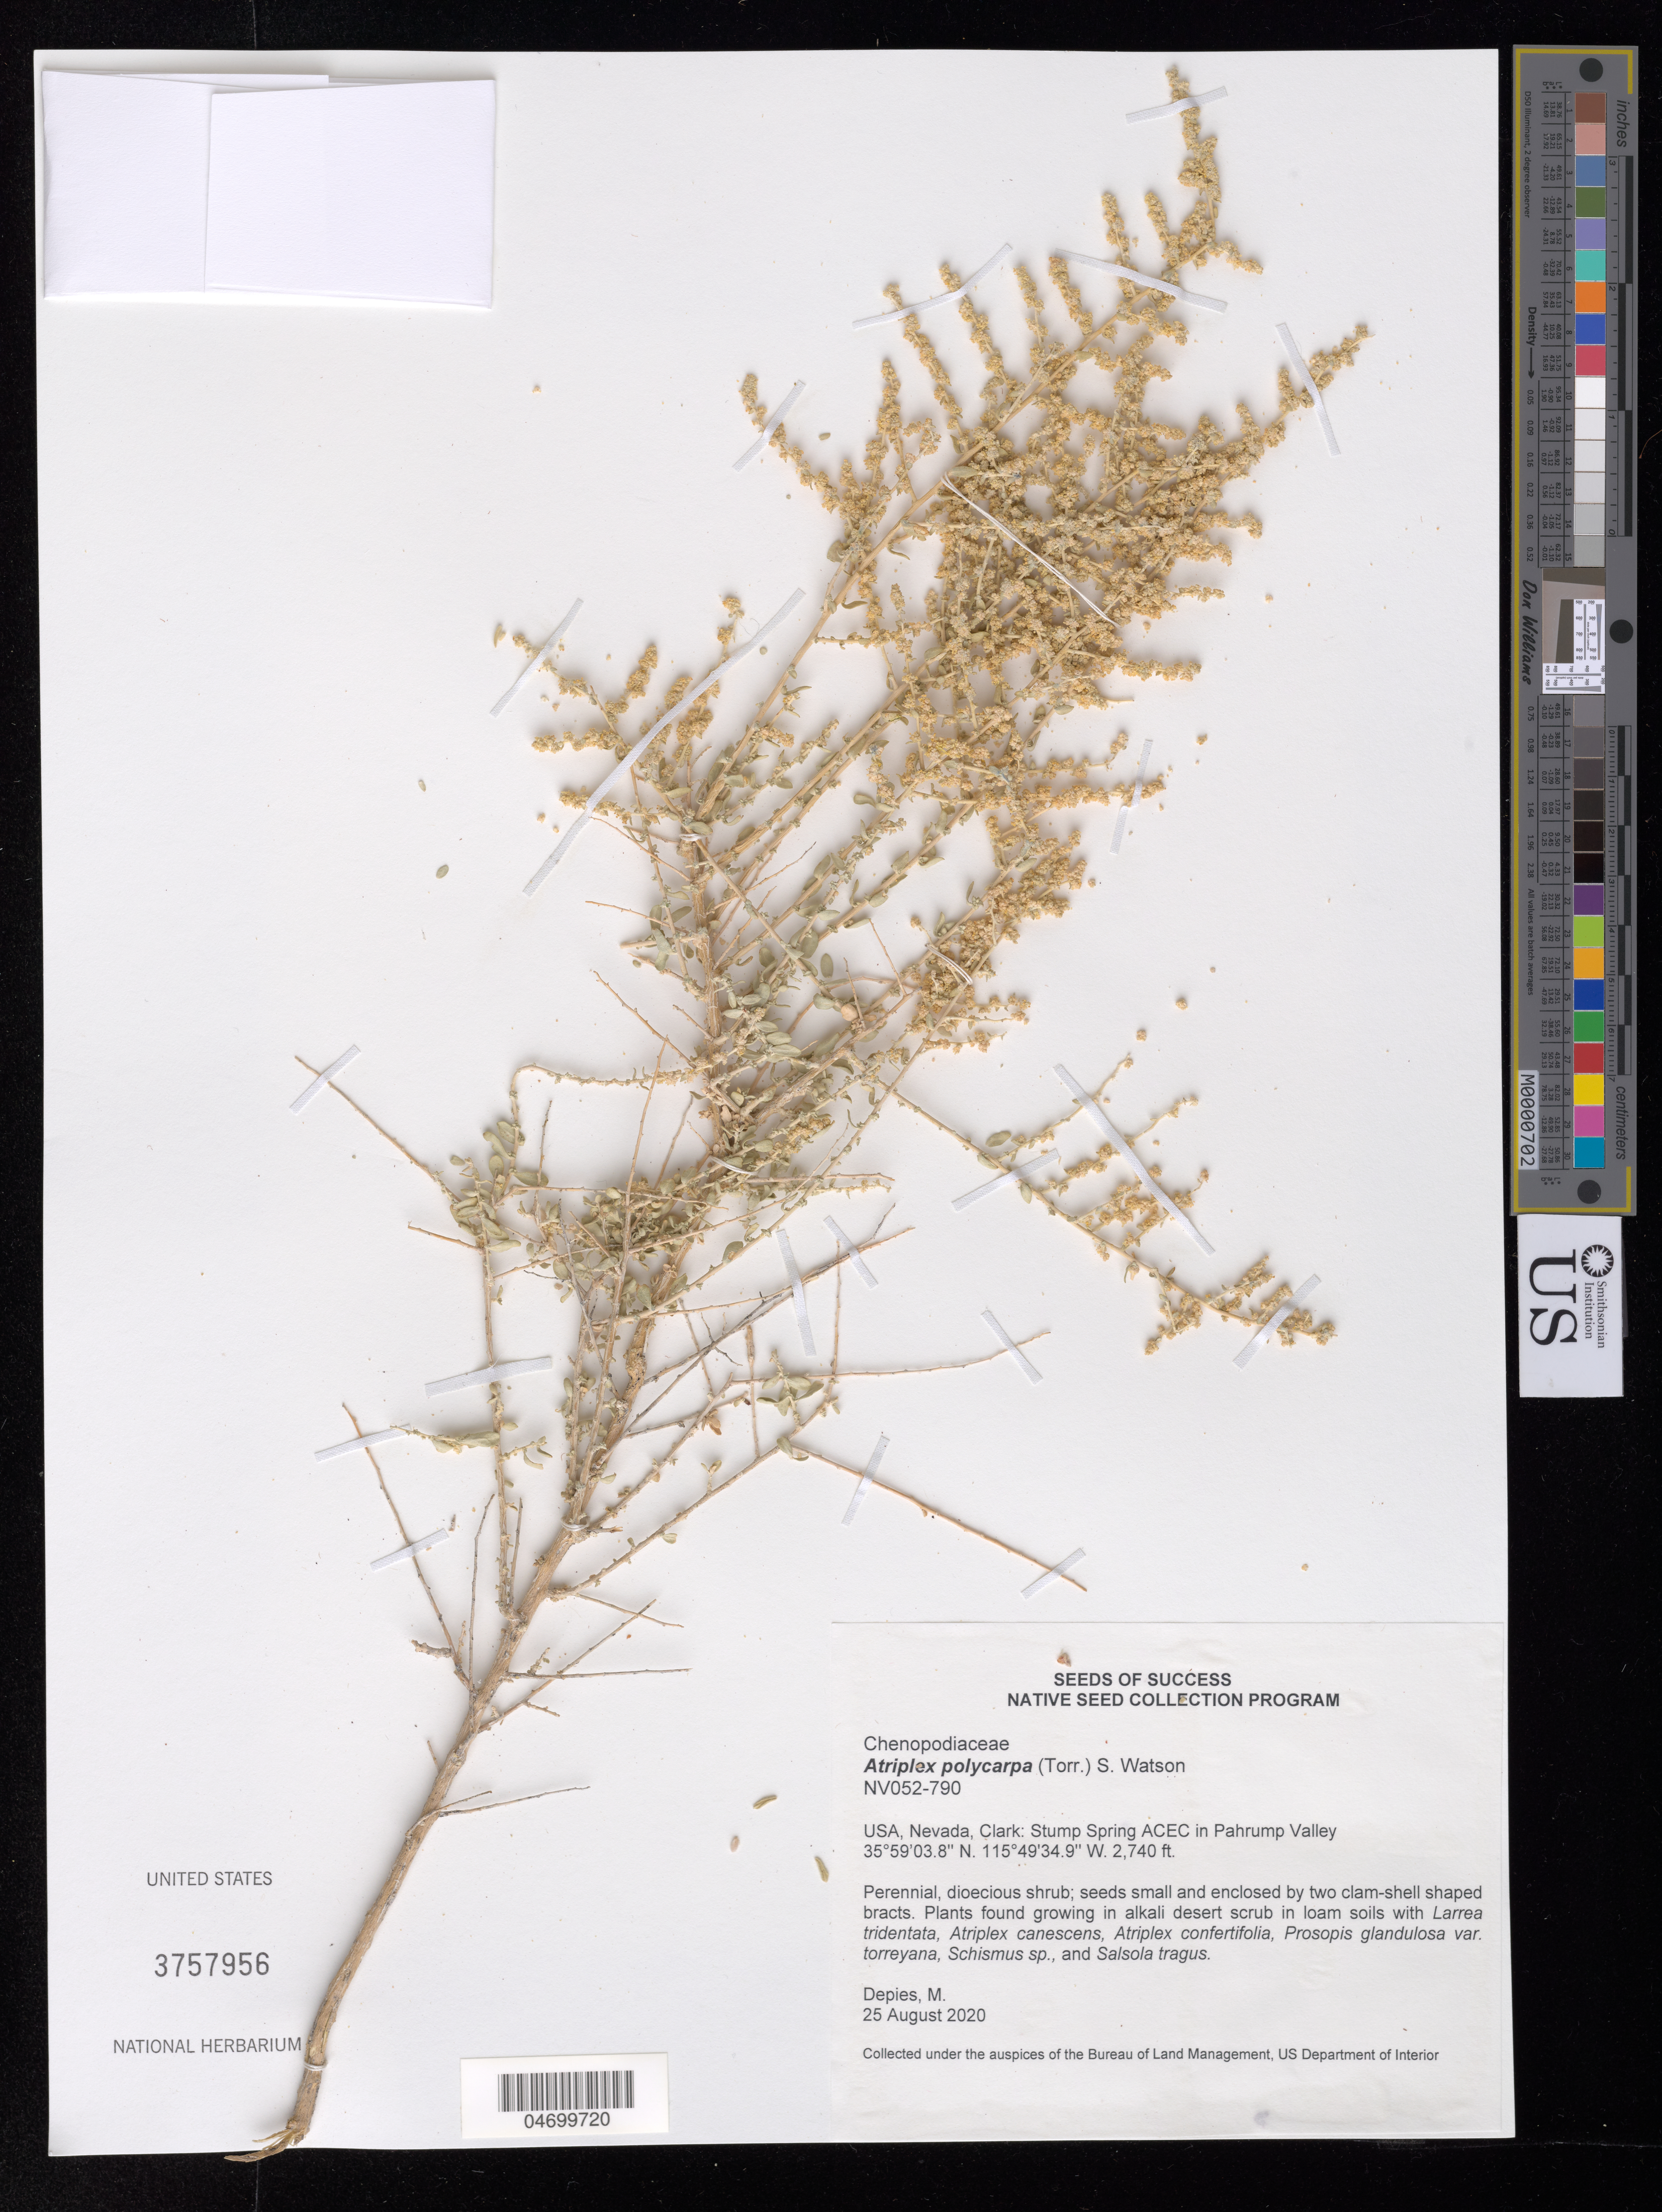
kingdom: Plantae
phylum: Tracheophyta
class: Magnoliopsida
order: Caryophyllales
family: Amaranthaceae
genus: Atriplex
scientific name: Atriplex polycarpa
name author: (Torr.) S. Watson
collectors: M. Depies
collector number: NV052-790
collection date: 2020-08-25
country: United States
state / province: Nevada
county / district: Clark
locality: Stump Spring ACEC in Pahrump Valley.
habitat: Alcali desert scrub. Loam soils. With Larrea tridentata, Atriplex canescens, Salsola tragus, etc.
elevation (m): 835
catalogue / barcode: US 3757956